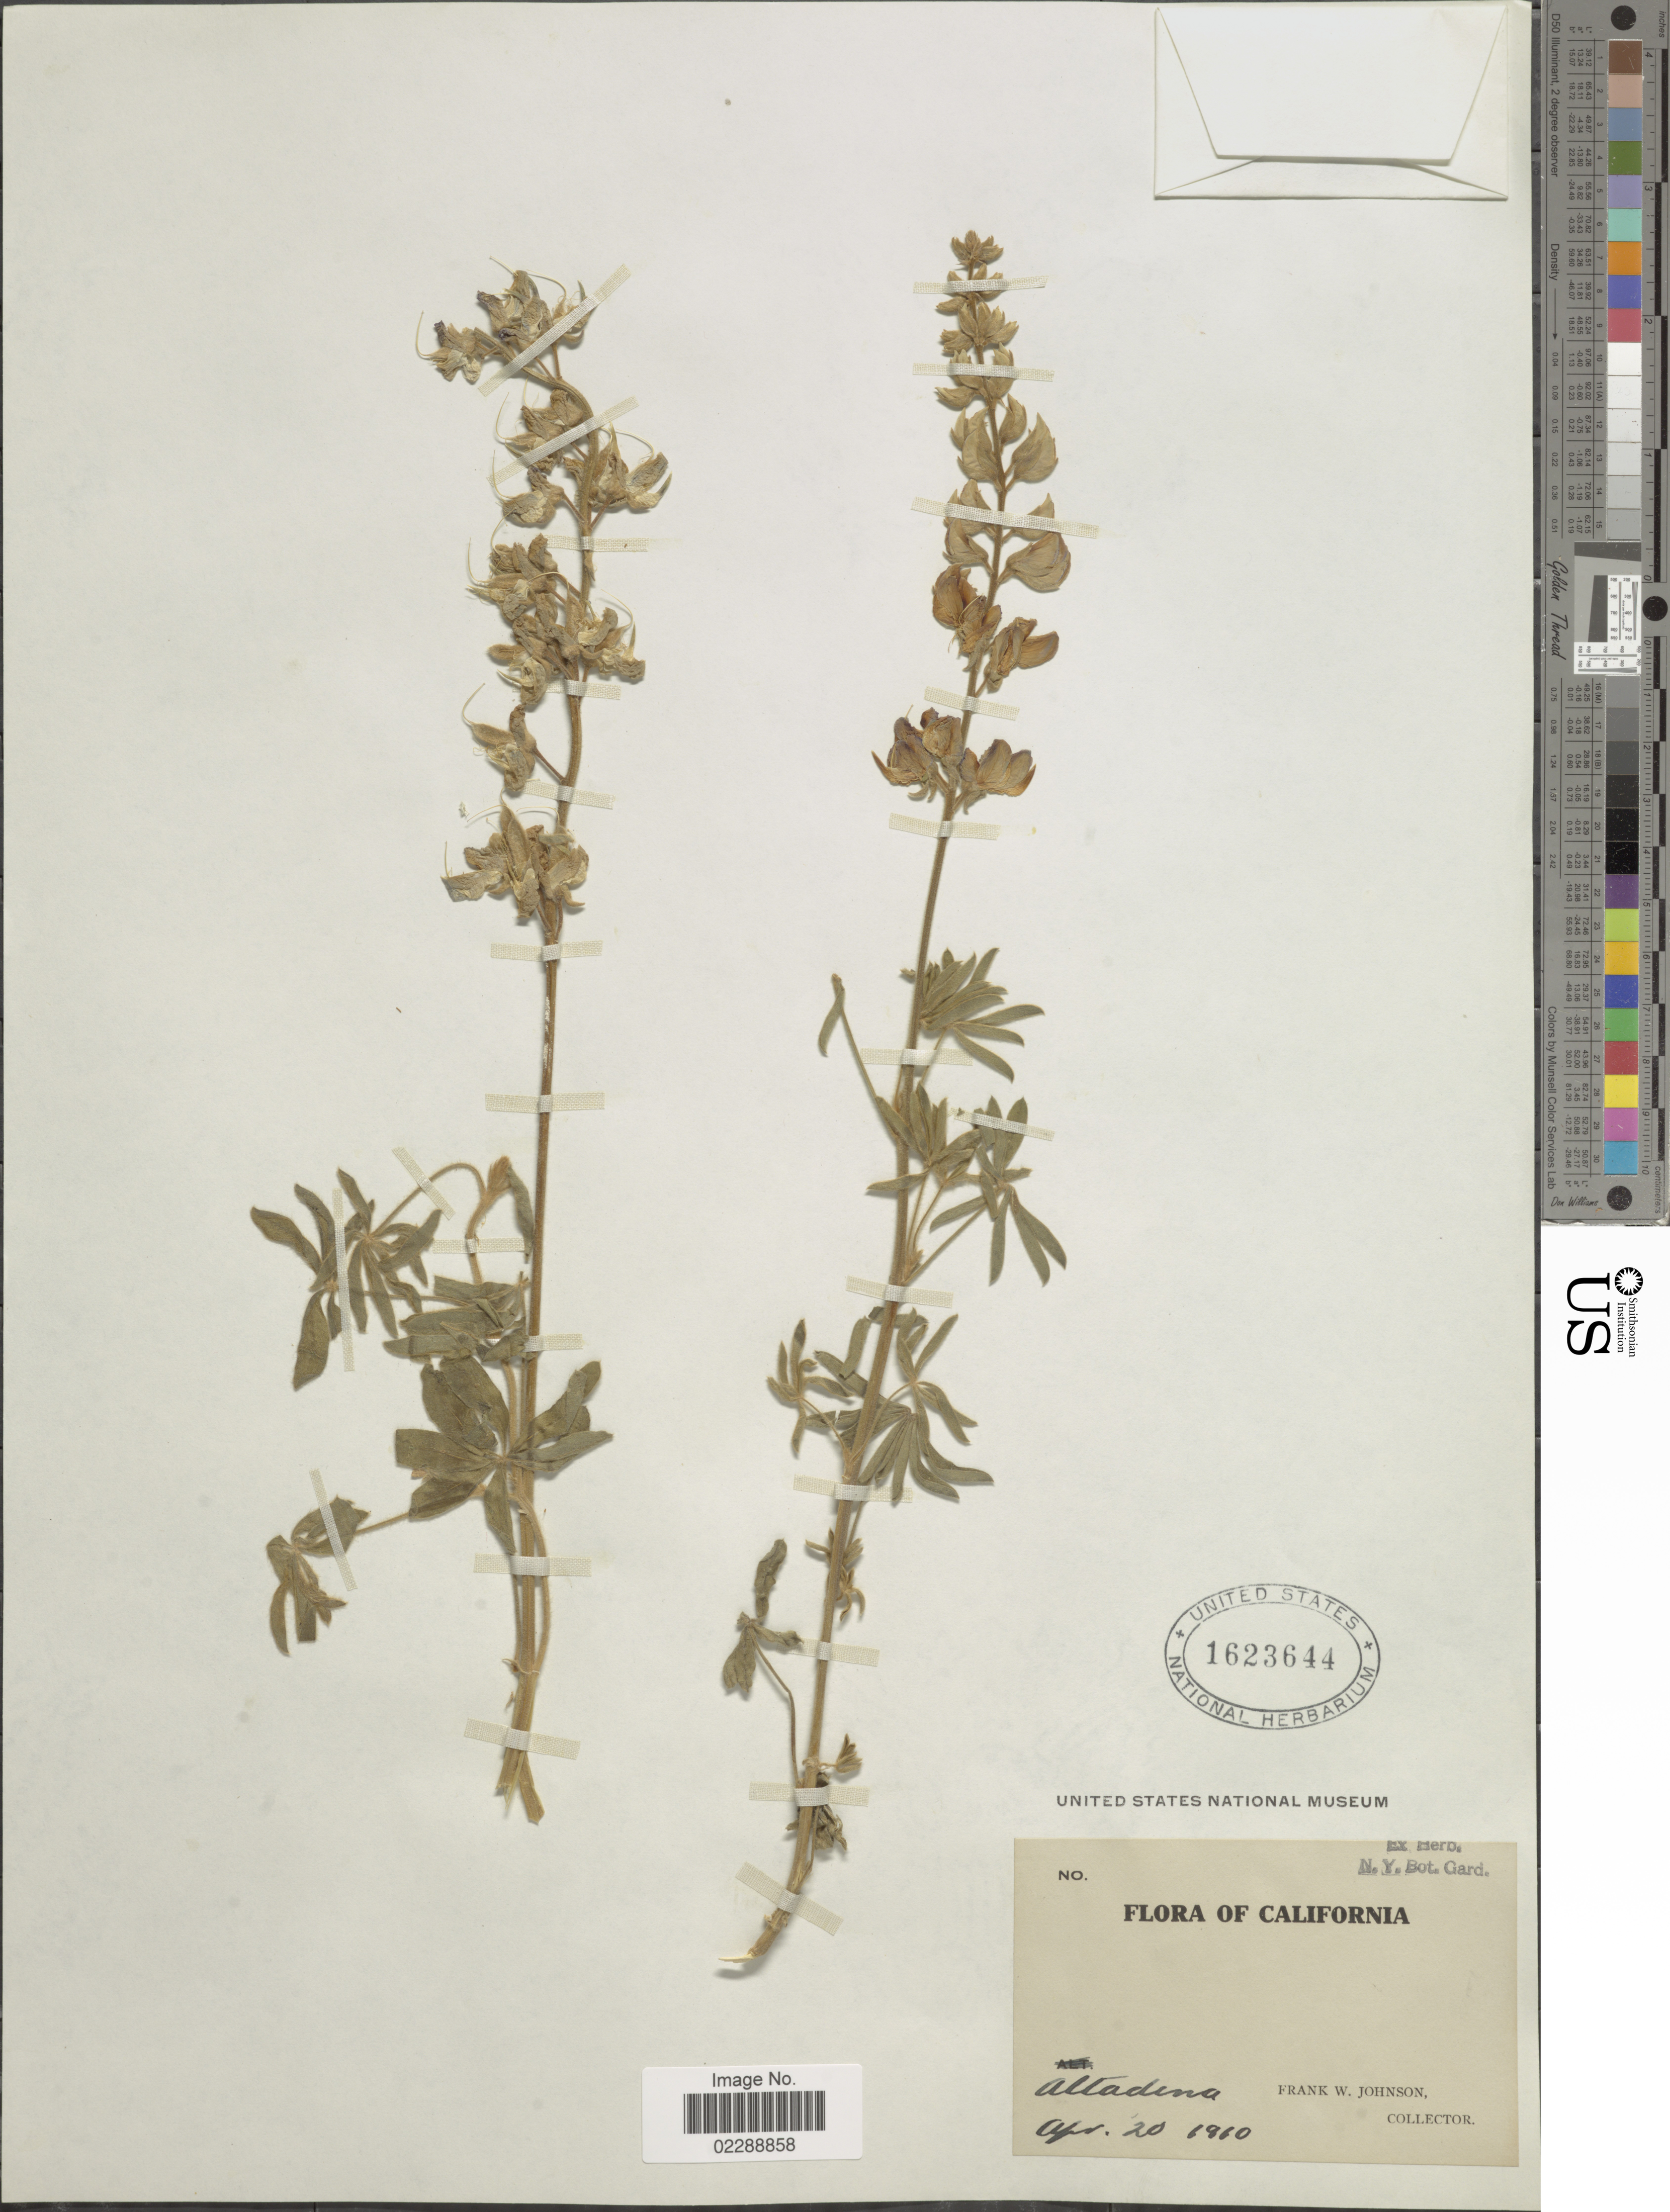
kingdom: Plantae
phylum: Tracheophyta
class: Magnoliopsida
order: Fabales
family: Fabaceae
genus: Lupinus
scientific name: Lupinus sp.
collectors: F. W. Johnson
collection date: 1910-04-20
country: United States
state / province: California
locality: Altadina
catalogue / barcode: US 1623644